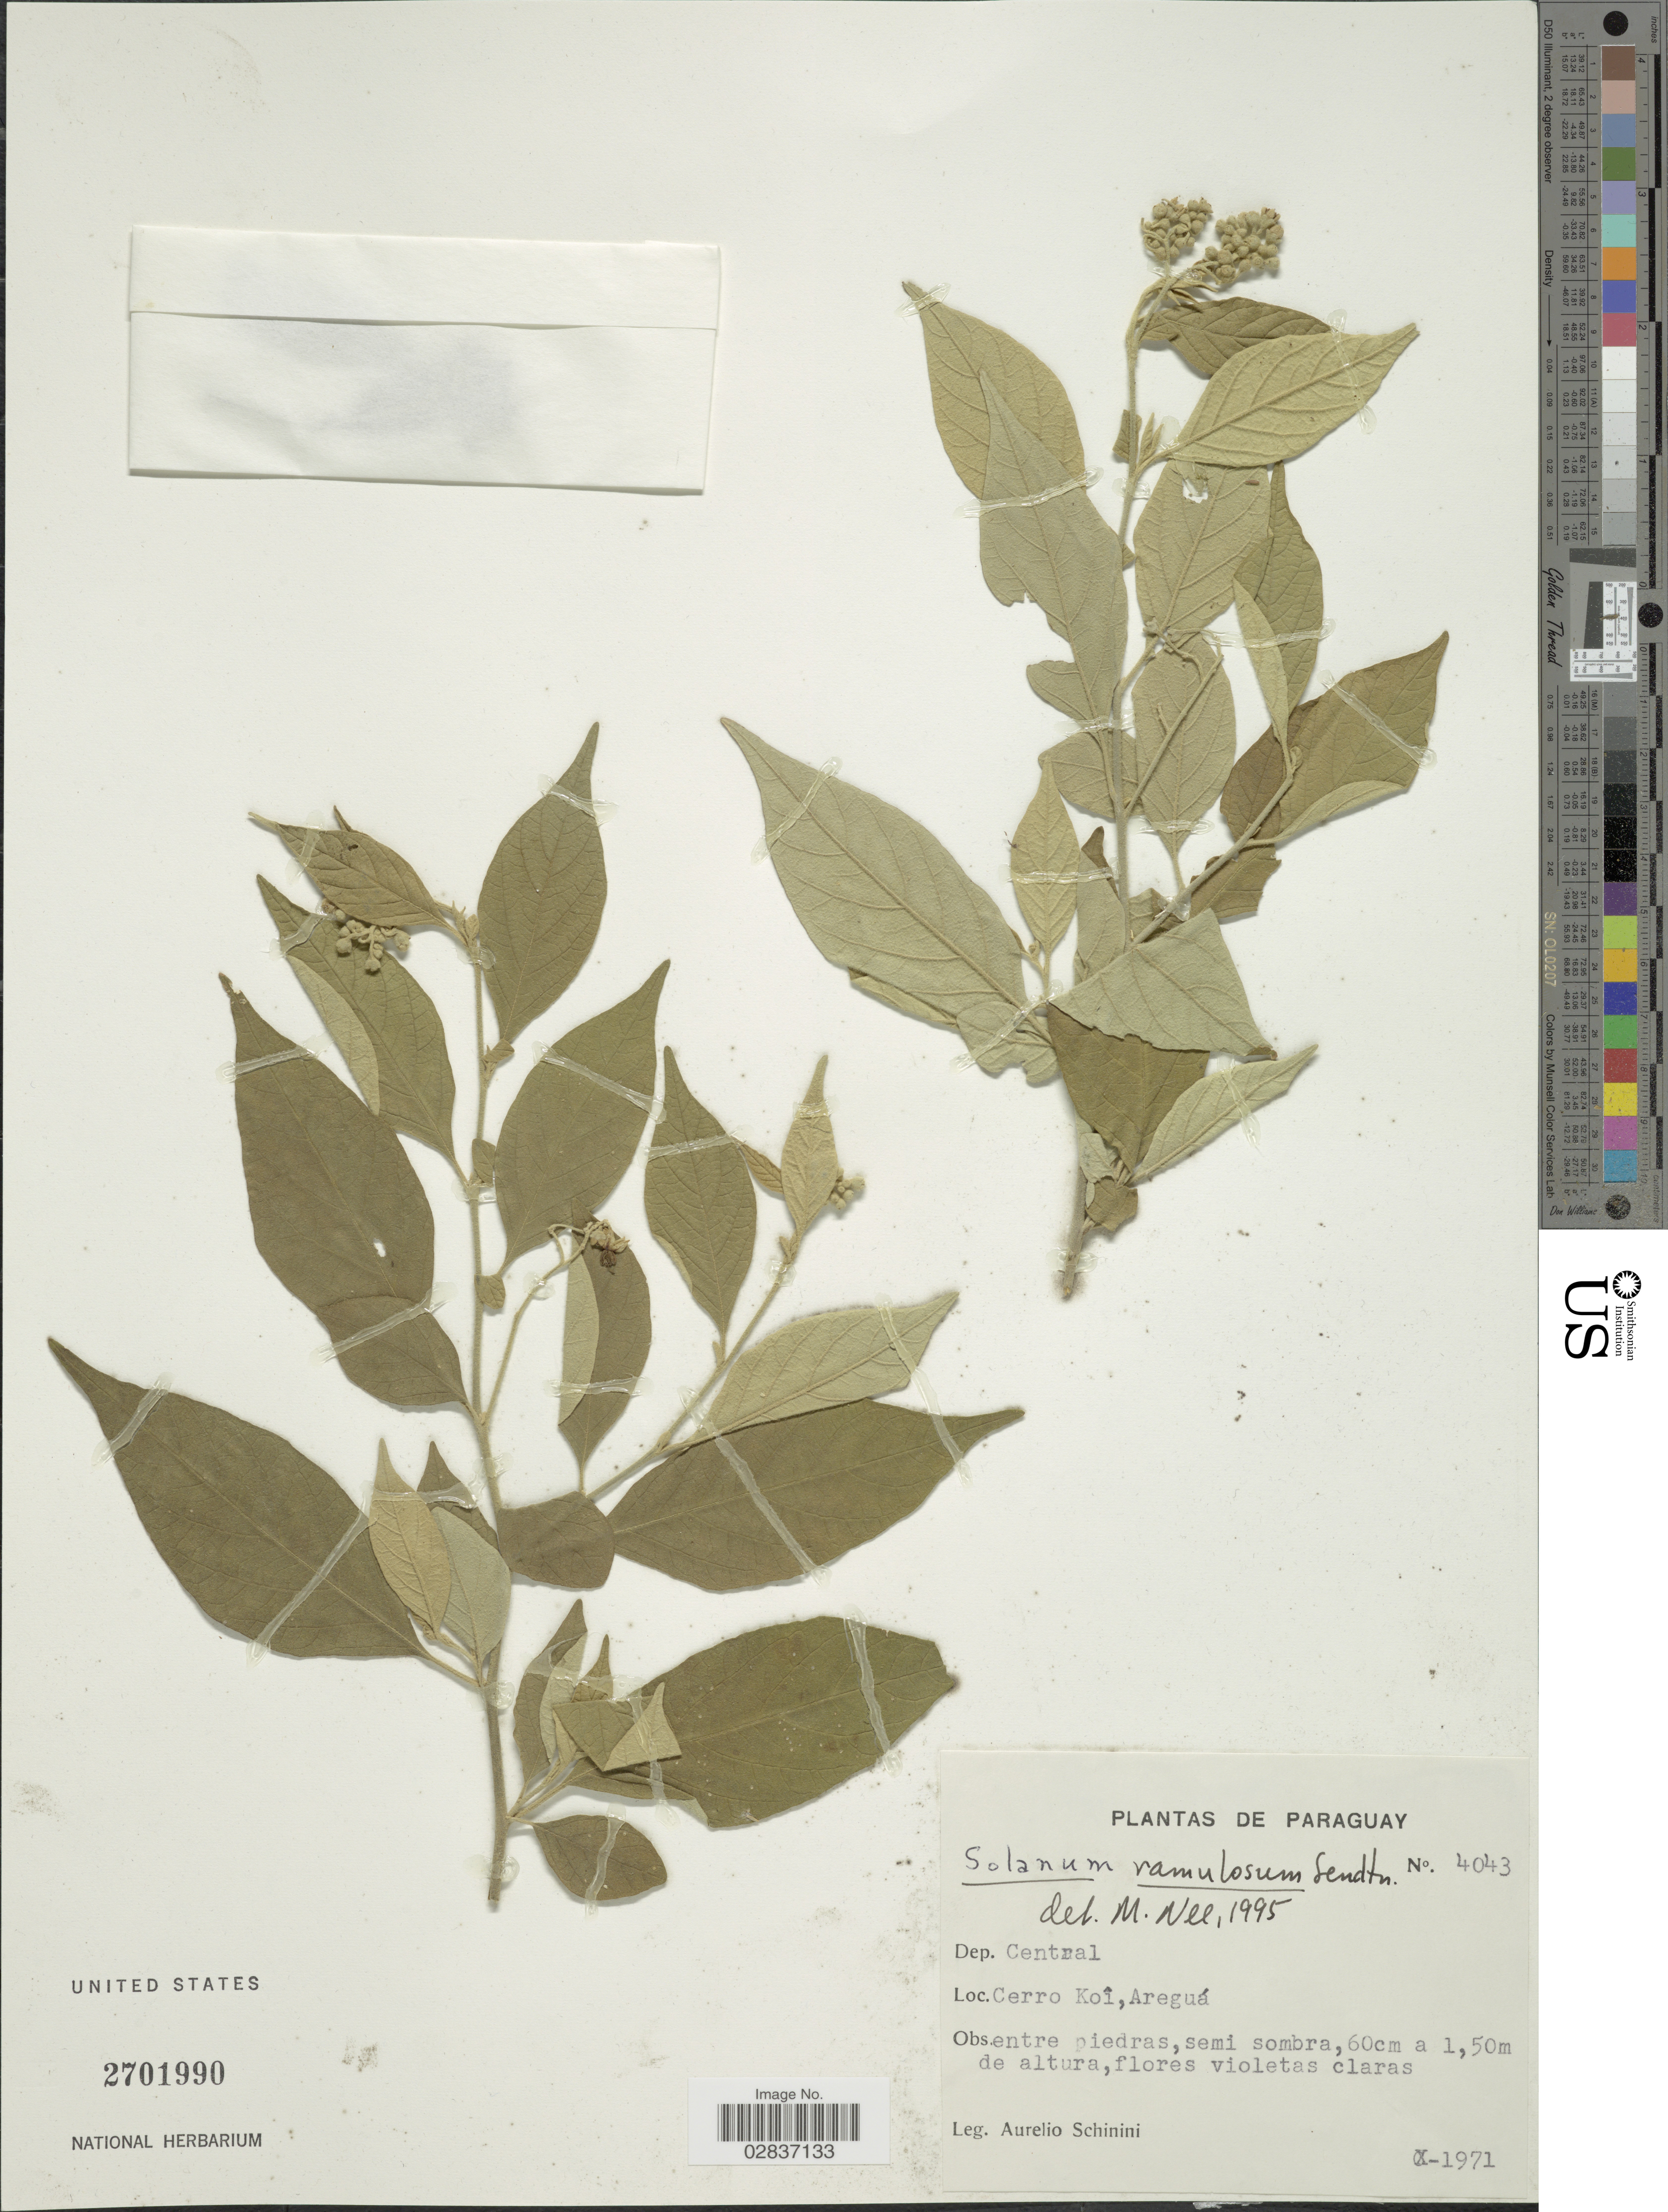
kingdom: Plantae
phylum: Tracheophyta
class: Magnoliopsida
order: Solanales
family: Solanaceae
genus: Solanum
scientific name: Solanum ramulosum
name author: Sendtn.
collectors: A. Schinini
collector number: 4043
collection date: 1971-10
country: Paraguay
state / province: Central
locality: Dep. Central, Cerro Koî, Areguá.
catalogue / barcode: US 2701990